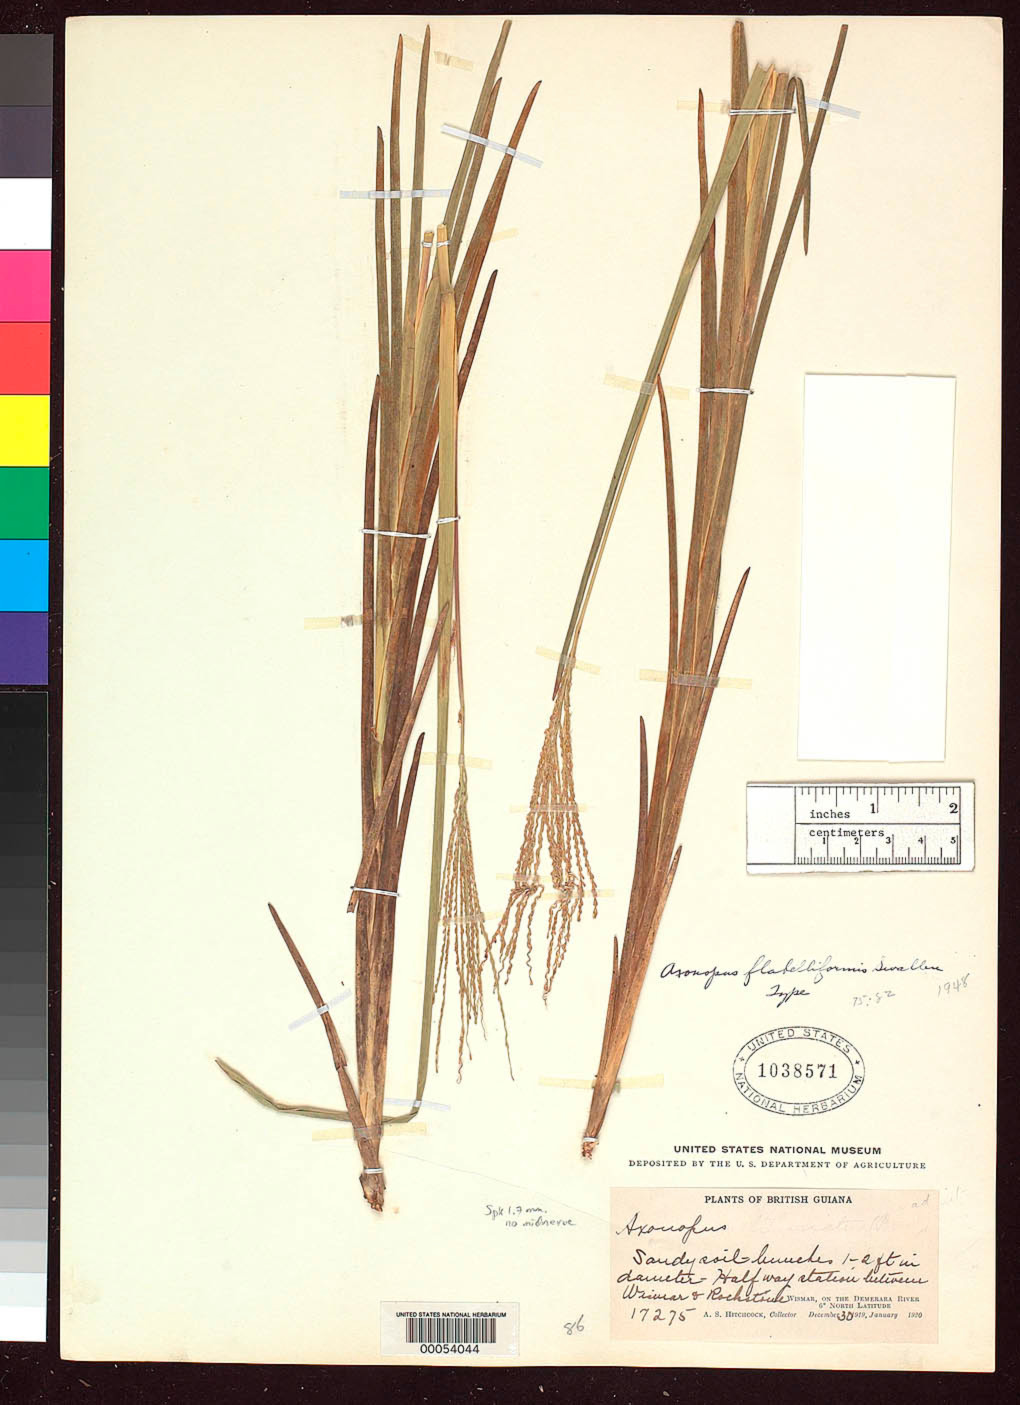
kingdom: Plantae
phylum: Tracheophyta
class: Liliopsida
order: Poales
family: Poaceae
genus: Axonopus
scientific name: Axonopus flabelliformis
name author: Swallen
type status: Holotype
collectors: A. S. Hitchcock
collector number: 17275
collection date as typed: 30 Dec 1919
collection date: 1919-12-30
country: Guyana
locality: Demerara River, halfway station between Wismar & Rockstone. (lat/long recorded as: lat=06:0:0:N long=:::)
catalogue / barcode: US 1038571